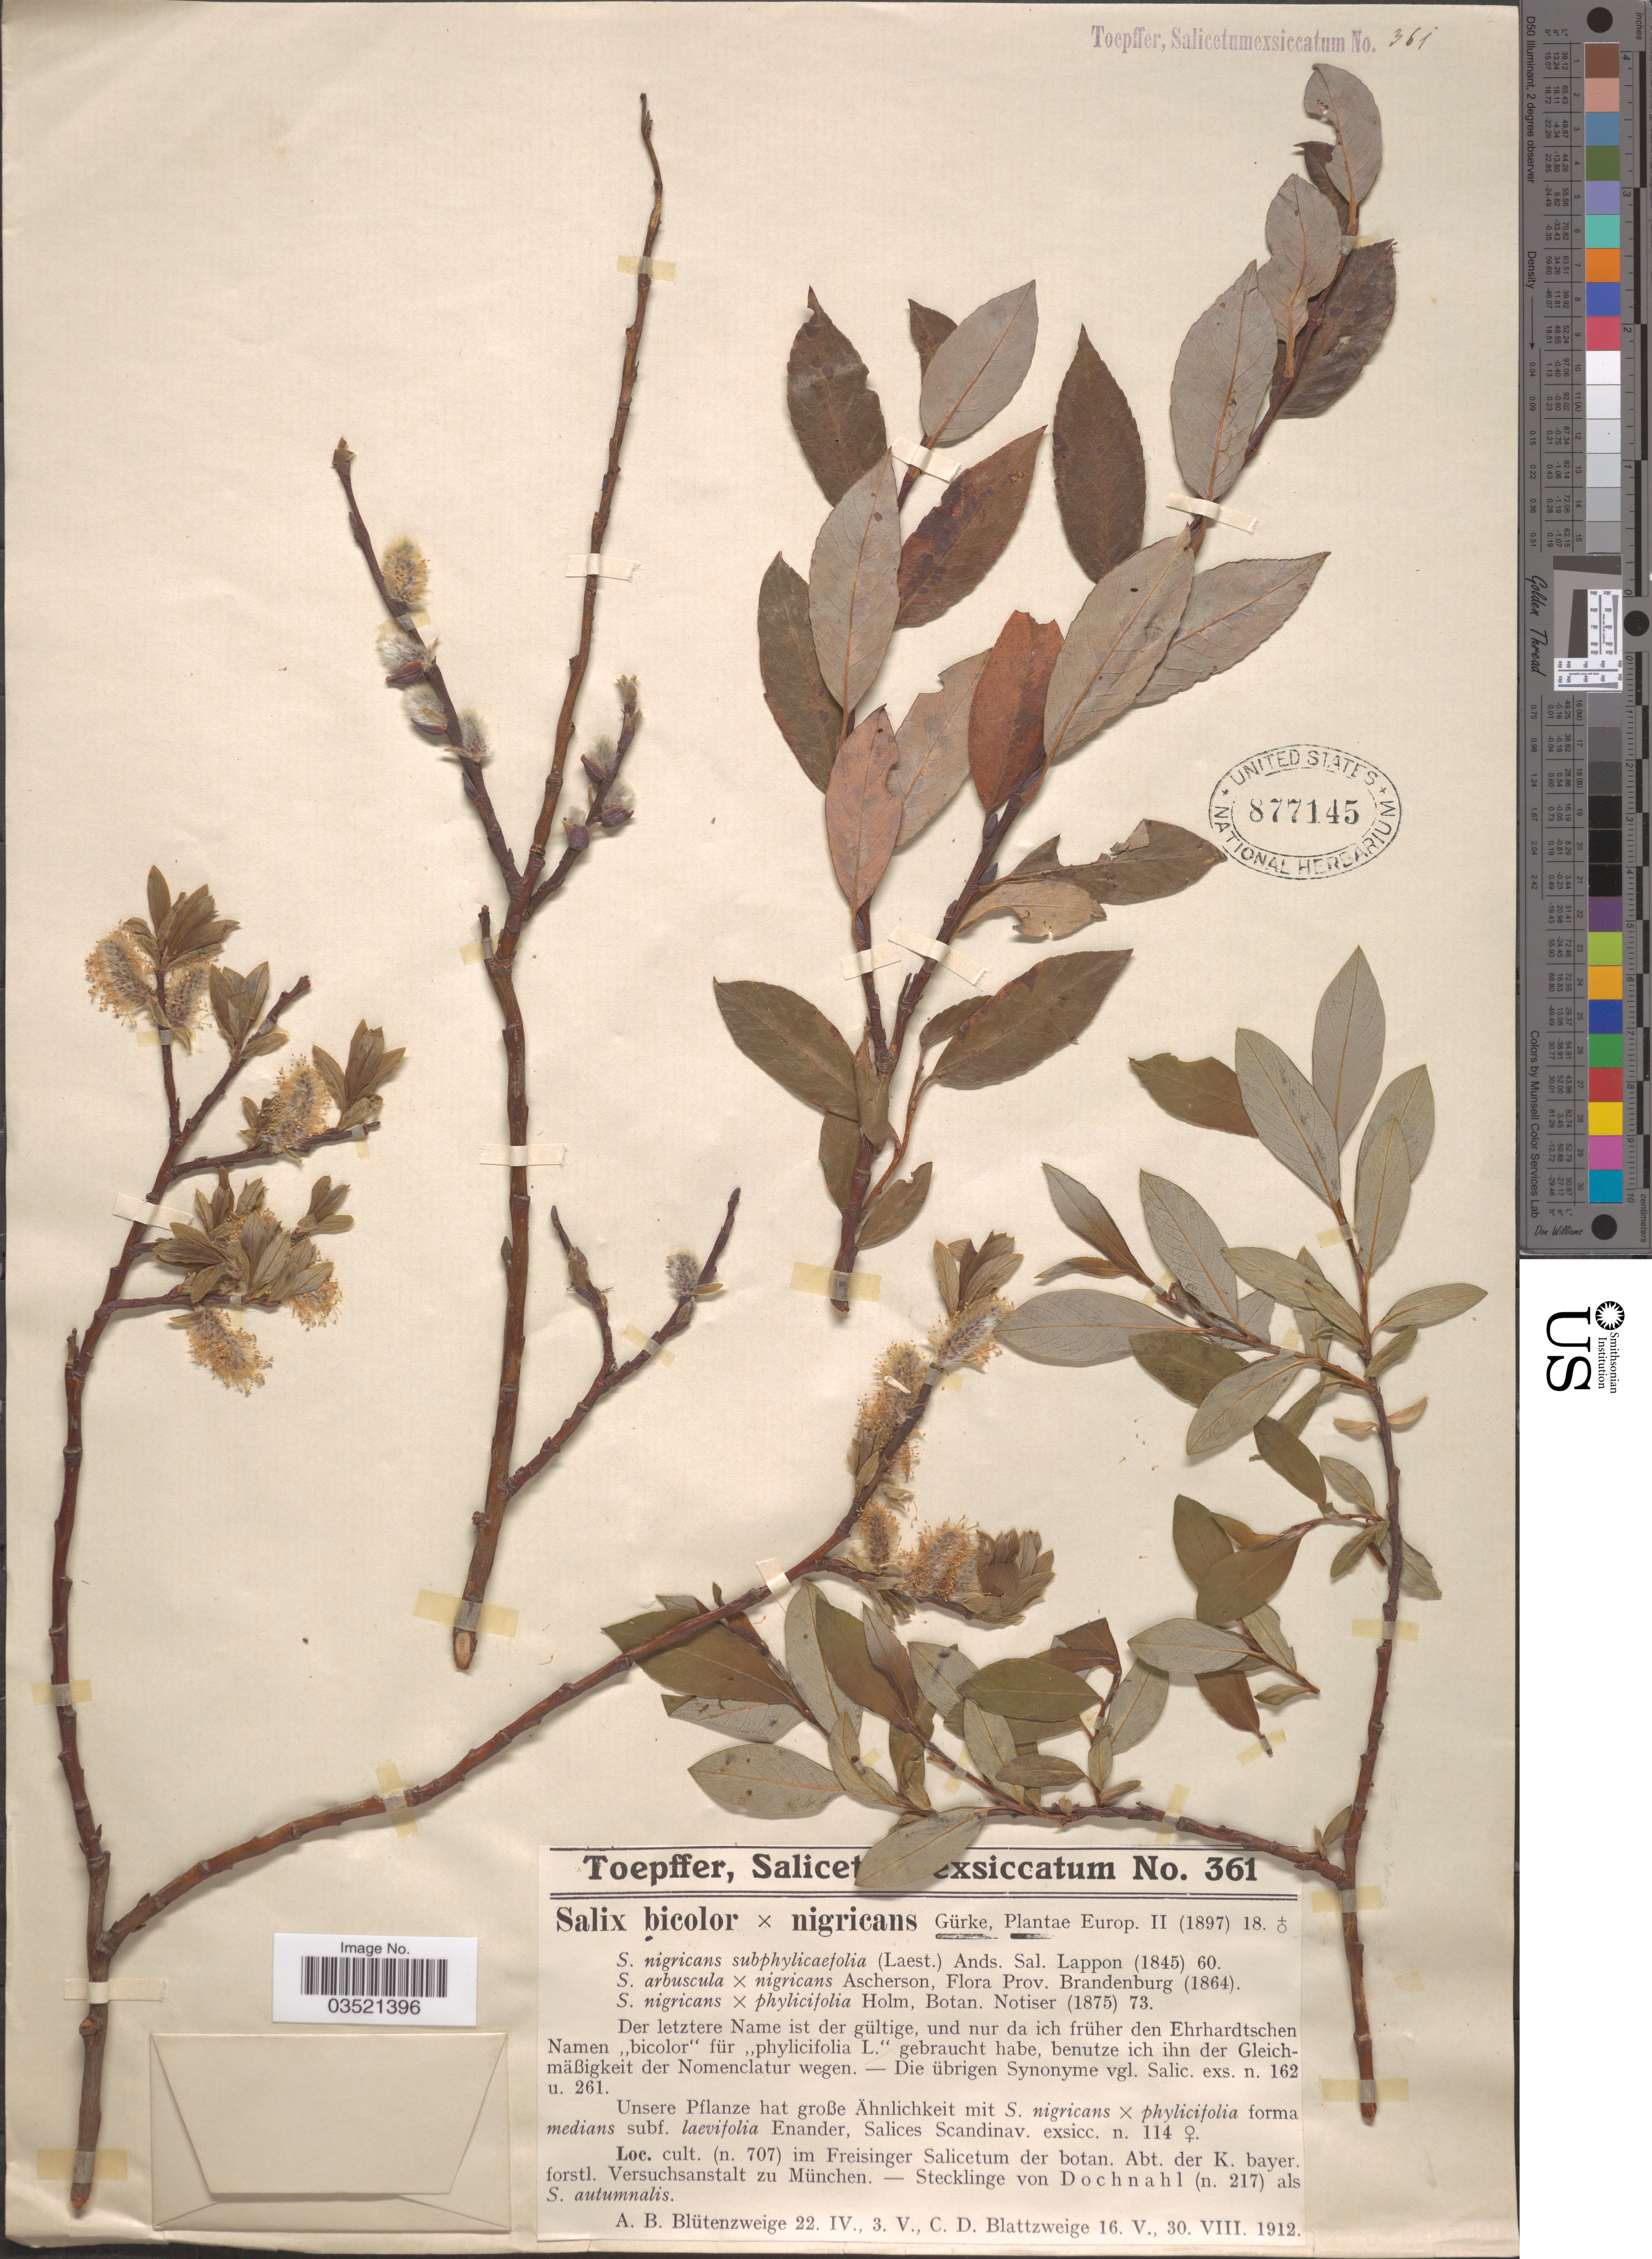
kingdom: Plantae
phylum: Tracheophyta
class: Magnoliopsida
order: Malpighiales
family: Salicaceae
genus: Salix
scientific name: Salix bicolor x S. nigricans Sm.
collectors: A. Toepffer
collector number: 361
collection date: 1912-04-22/1912-08-30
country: Germany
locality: Cult. (n. 707) im Freisinger Salicetum der botan. Abt. der K. bayer. forstl. Versuchsanstalt zu München. Stecklinge von Dochnahl (n. 217).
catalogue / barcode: US 877145